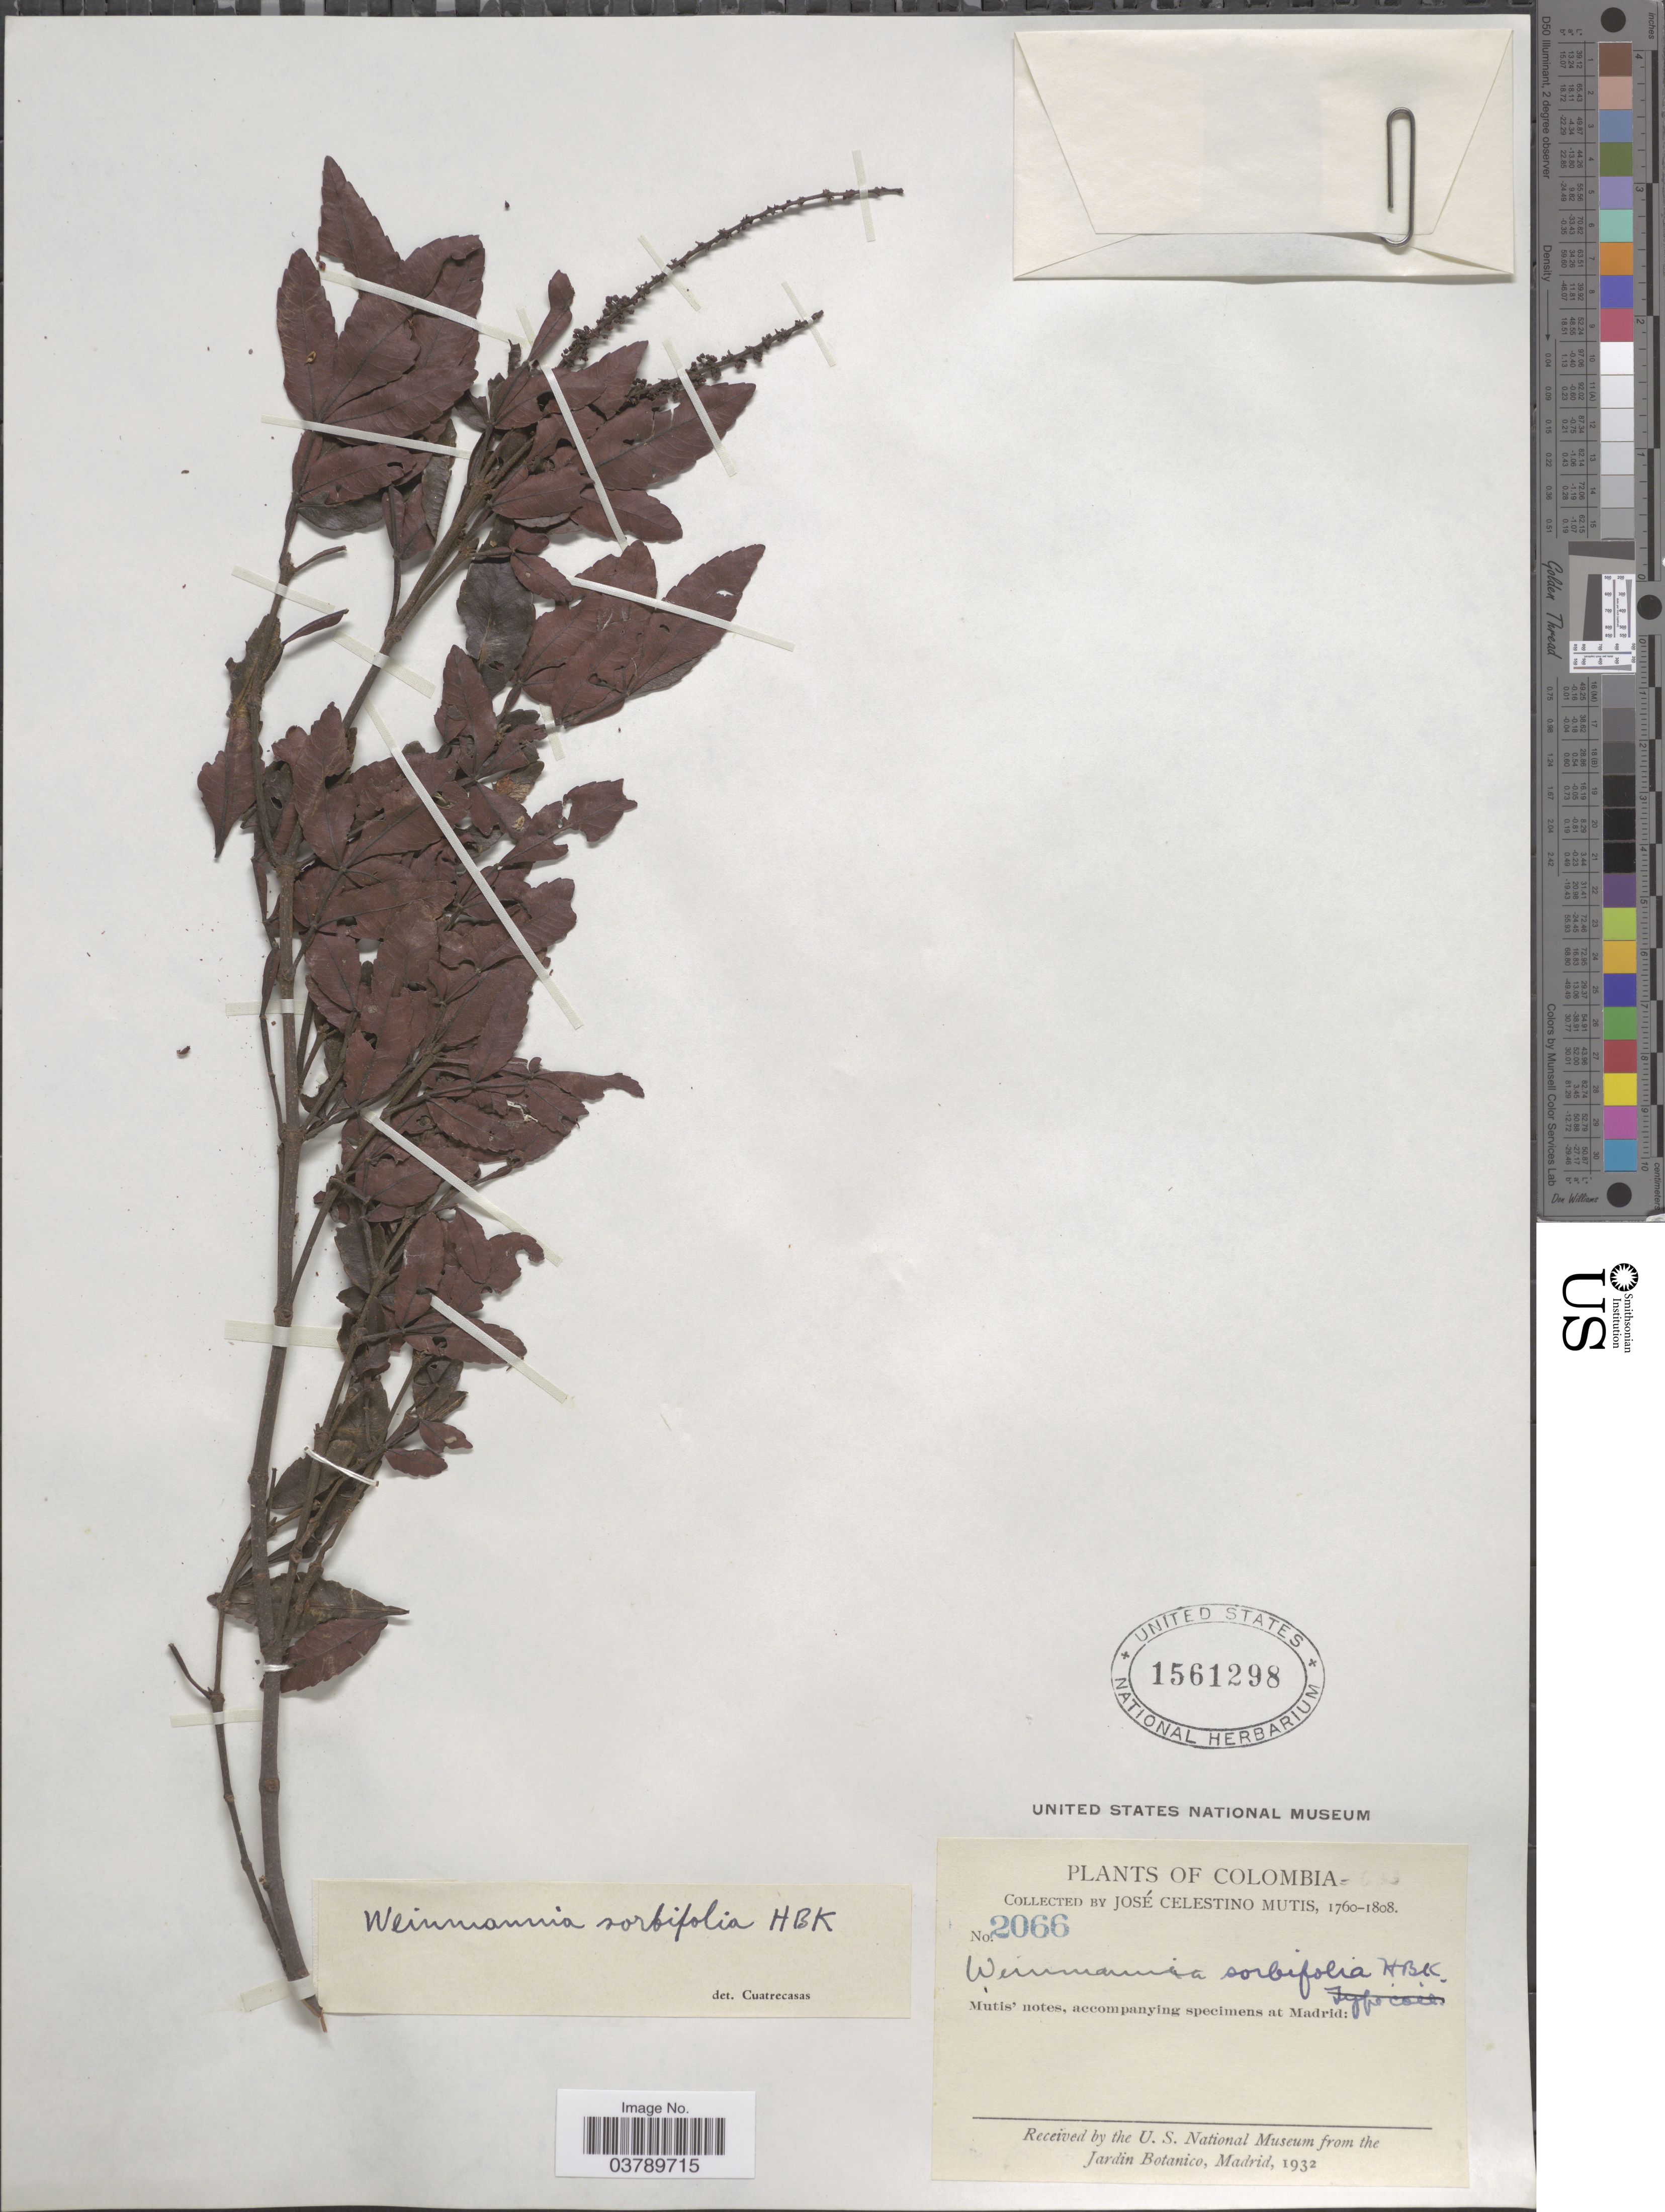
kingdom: Plantae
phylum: Tracheophyta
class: Magnoliopsida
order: Oxalidales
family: Cunoniaceae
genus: Weinmannia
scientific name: Weinmannia sorbifolia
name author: Kunth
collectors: J. C. B. Mutis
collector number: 2066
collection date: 1760/1808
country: Colombia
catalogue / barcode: US 1561298